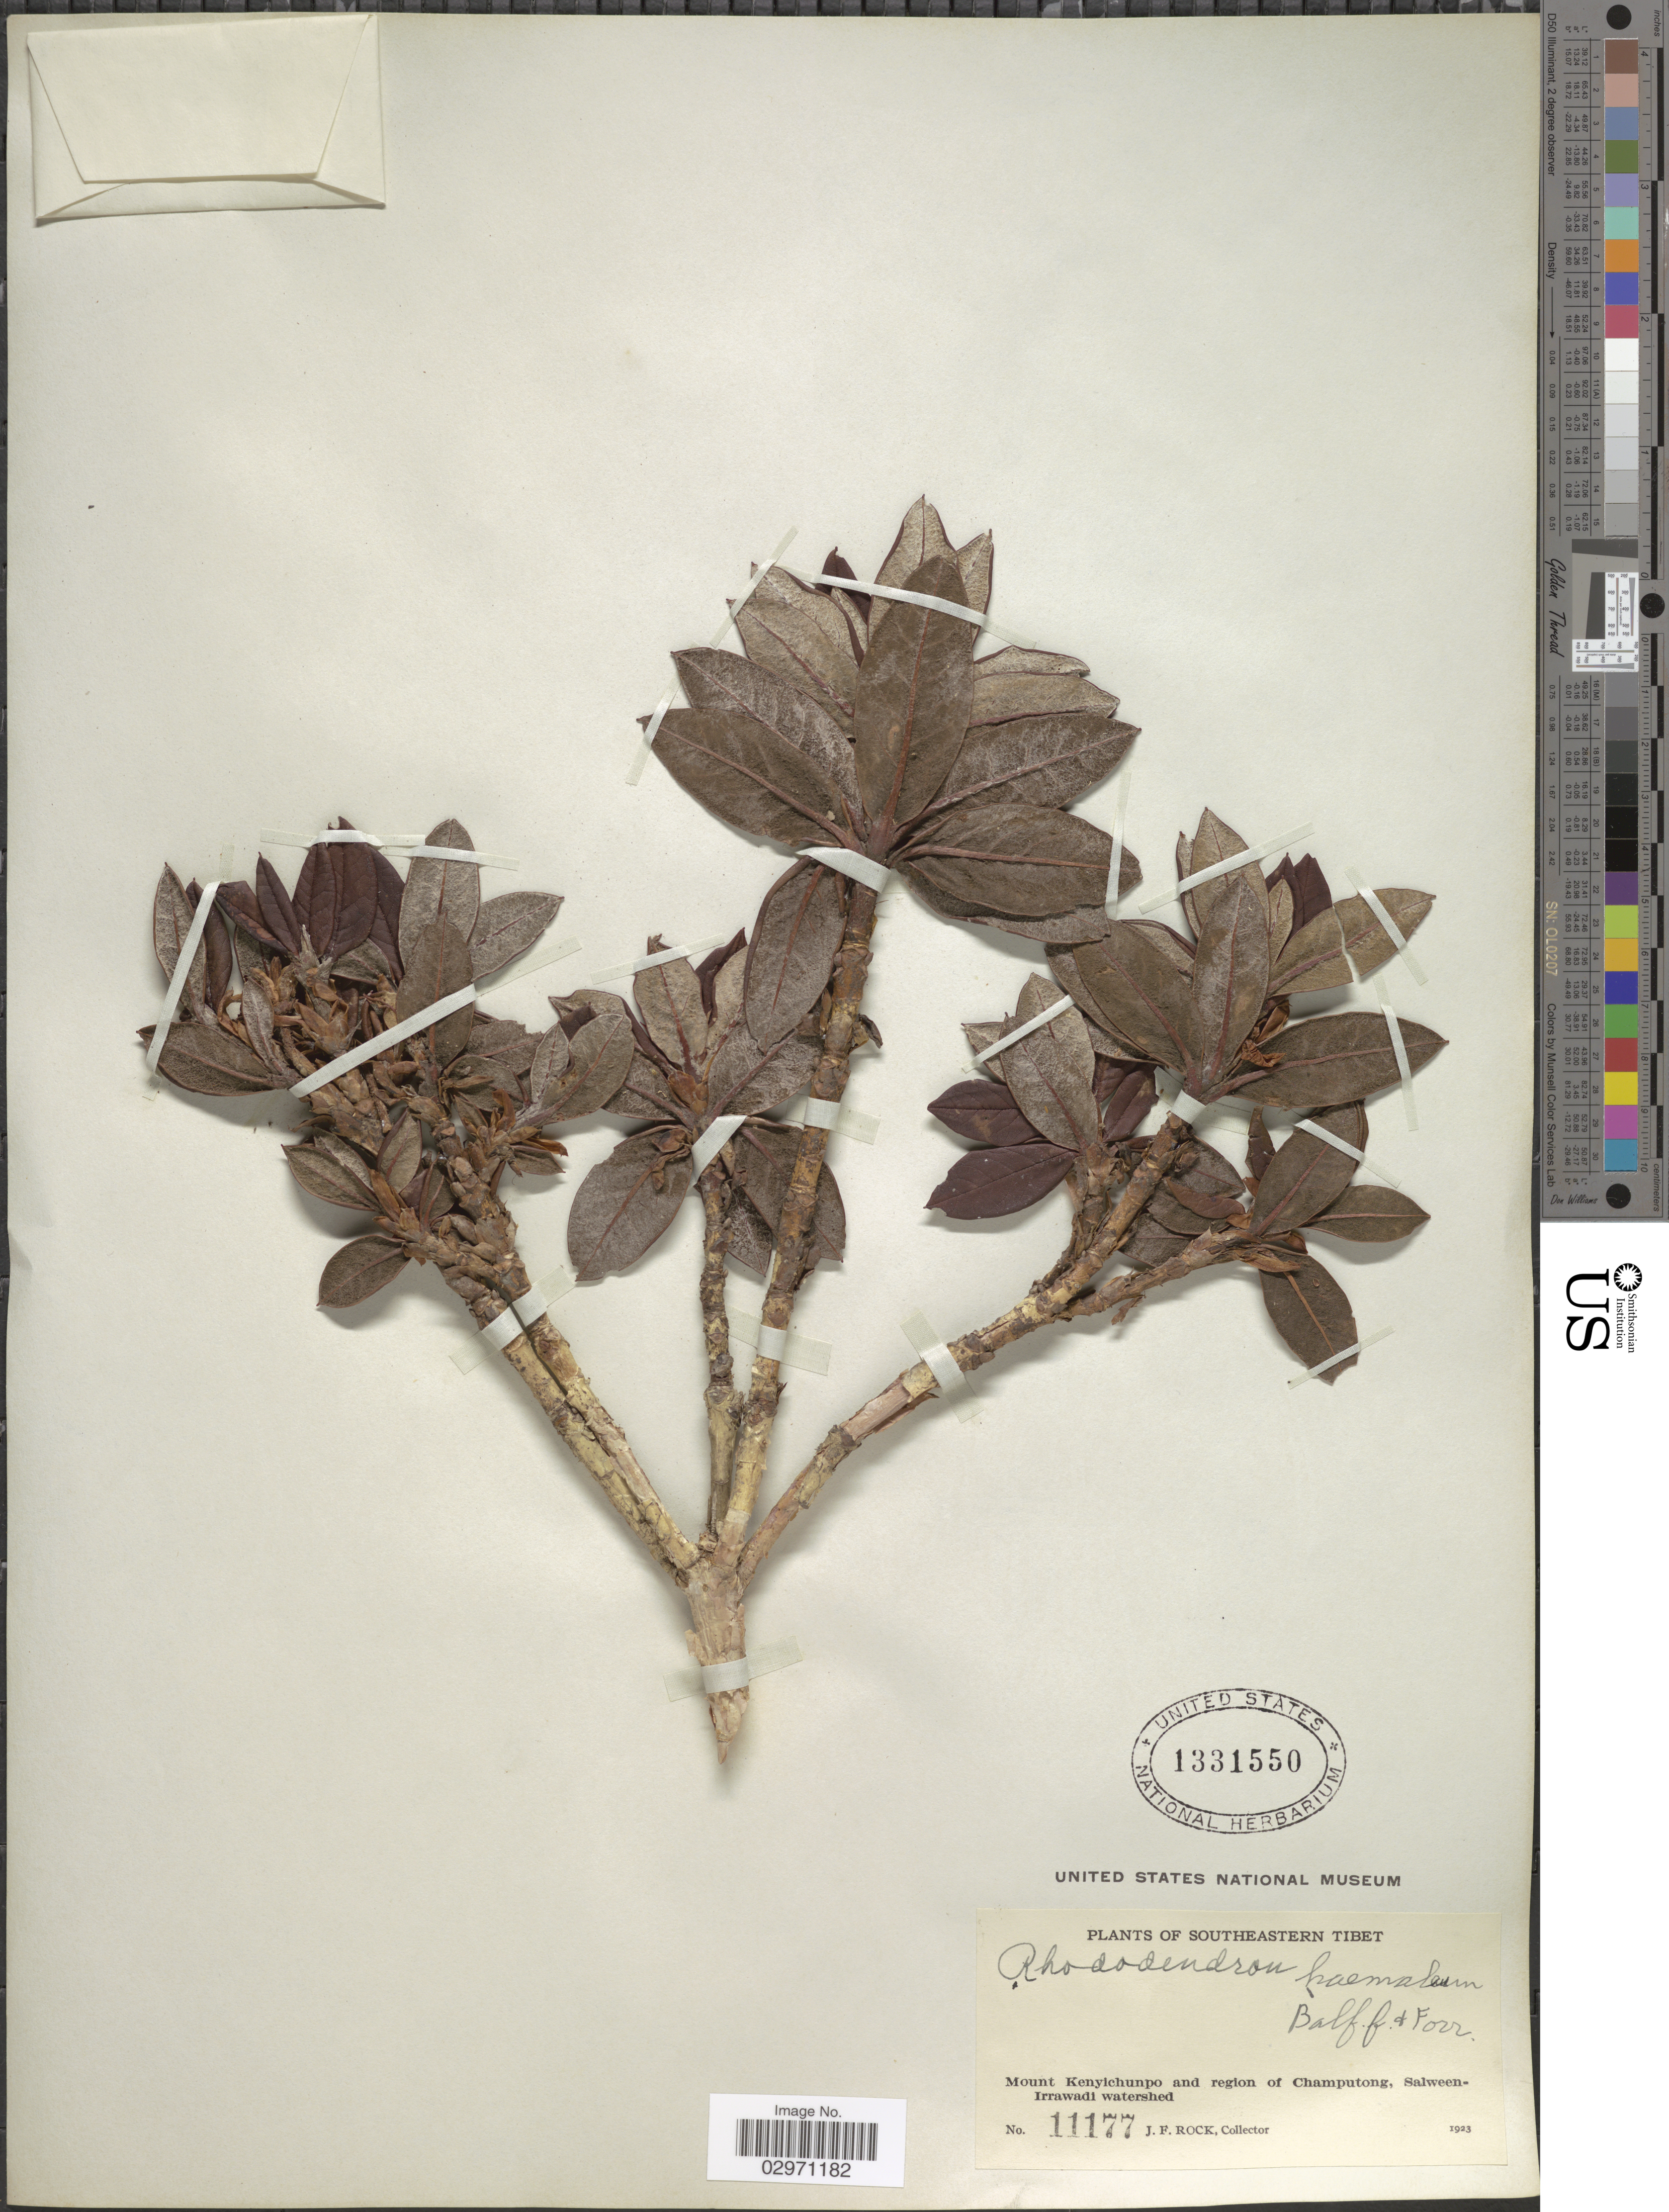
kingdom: Plantae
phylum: Tracheophyta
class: Magnoliopsida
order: Ericales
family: Ericaceae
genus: Rhododendron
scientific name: Rhododendron haemaleum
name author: Balf. f. & Forrest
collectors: J. Rock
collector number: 11177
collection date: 1923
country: China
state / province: Xizang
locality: Southeastern Tibet. Mount Kenyichunpo and region of Champutong, Salween-Irrawadi watershed.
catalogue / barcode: US 1331550